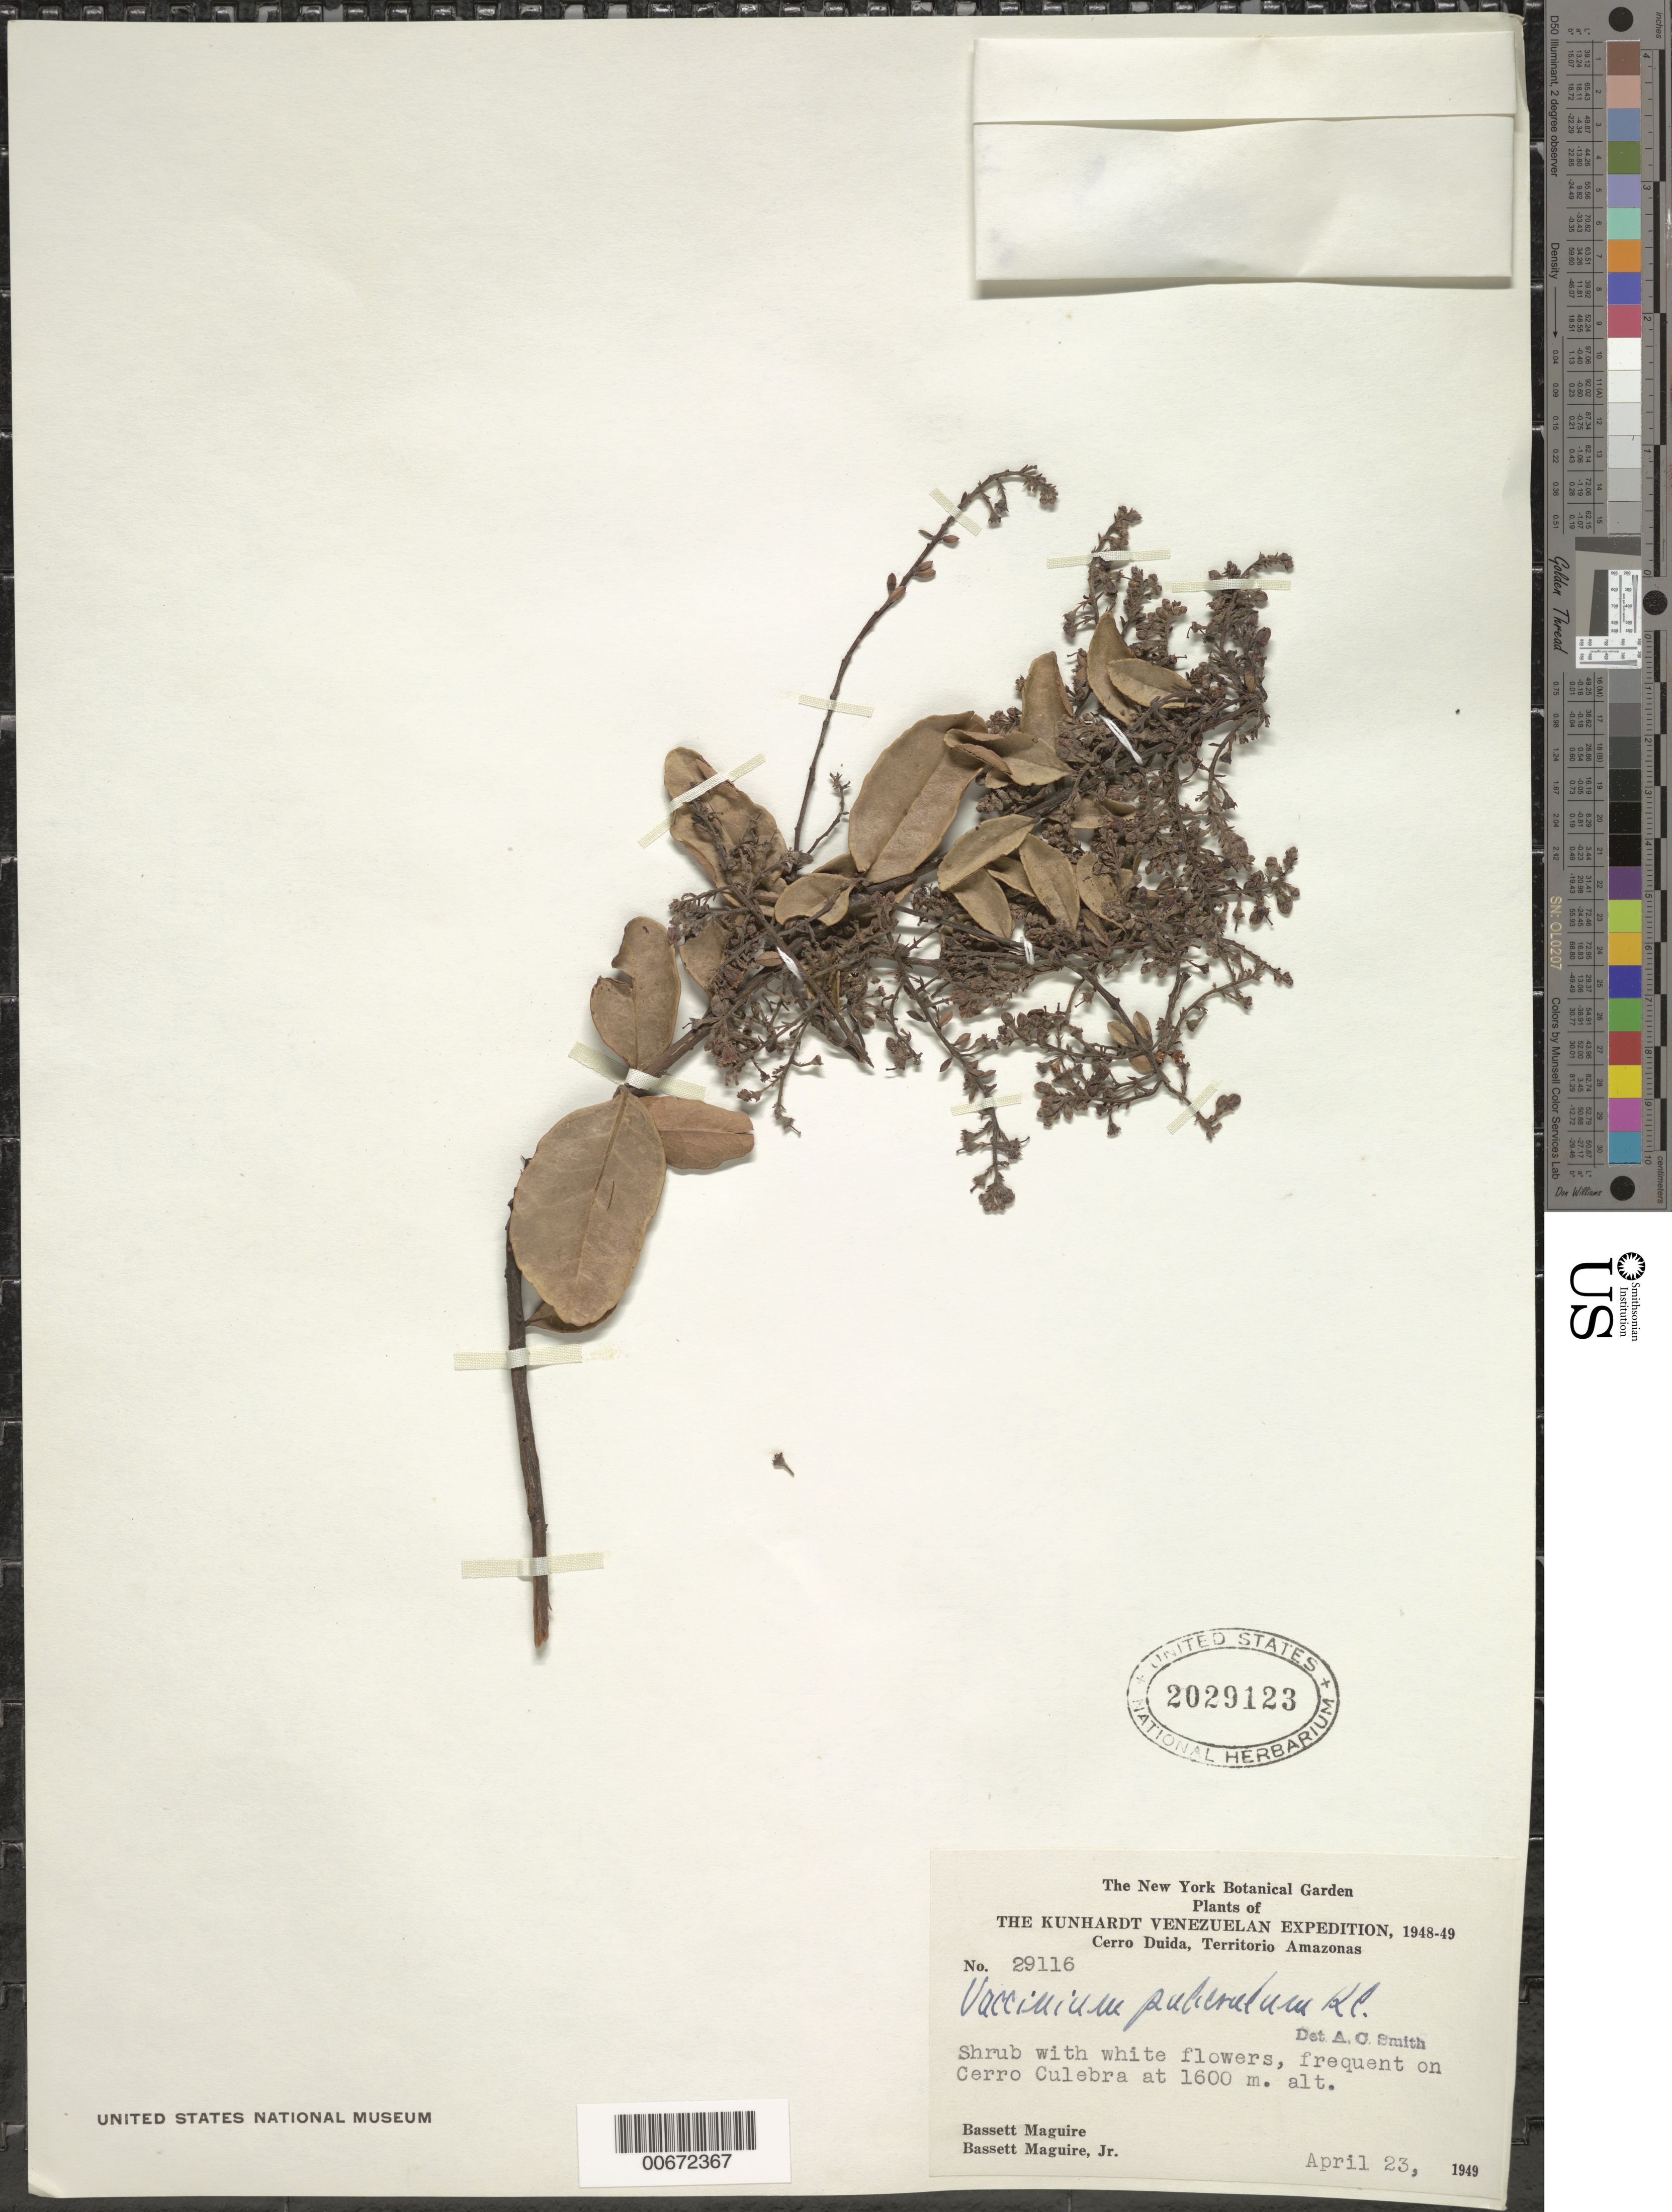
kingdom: Plantae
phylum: Tracheophyta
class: Magnoliopsida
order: Ericales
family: Ericaceae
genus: Vaccinium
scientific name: Vaccinium puberulum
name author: Klotzsch ex Meisn.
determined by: Smith, A. C.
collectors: B. Maguire & B. Maguire Jr.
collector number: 29116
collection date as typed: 23-Apr-49 to 24-Apr-49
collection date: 1949-04-23/1949-04-24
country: Venezuela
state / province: Amazonas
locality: Cerro Culebra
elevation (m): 1600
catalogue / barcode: US 2029123